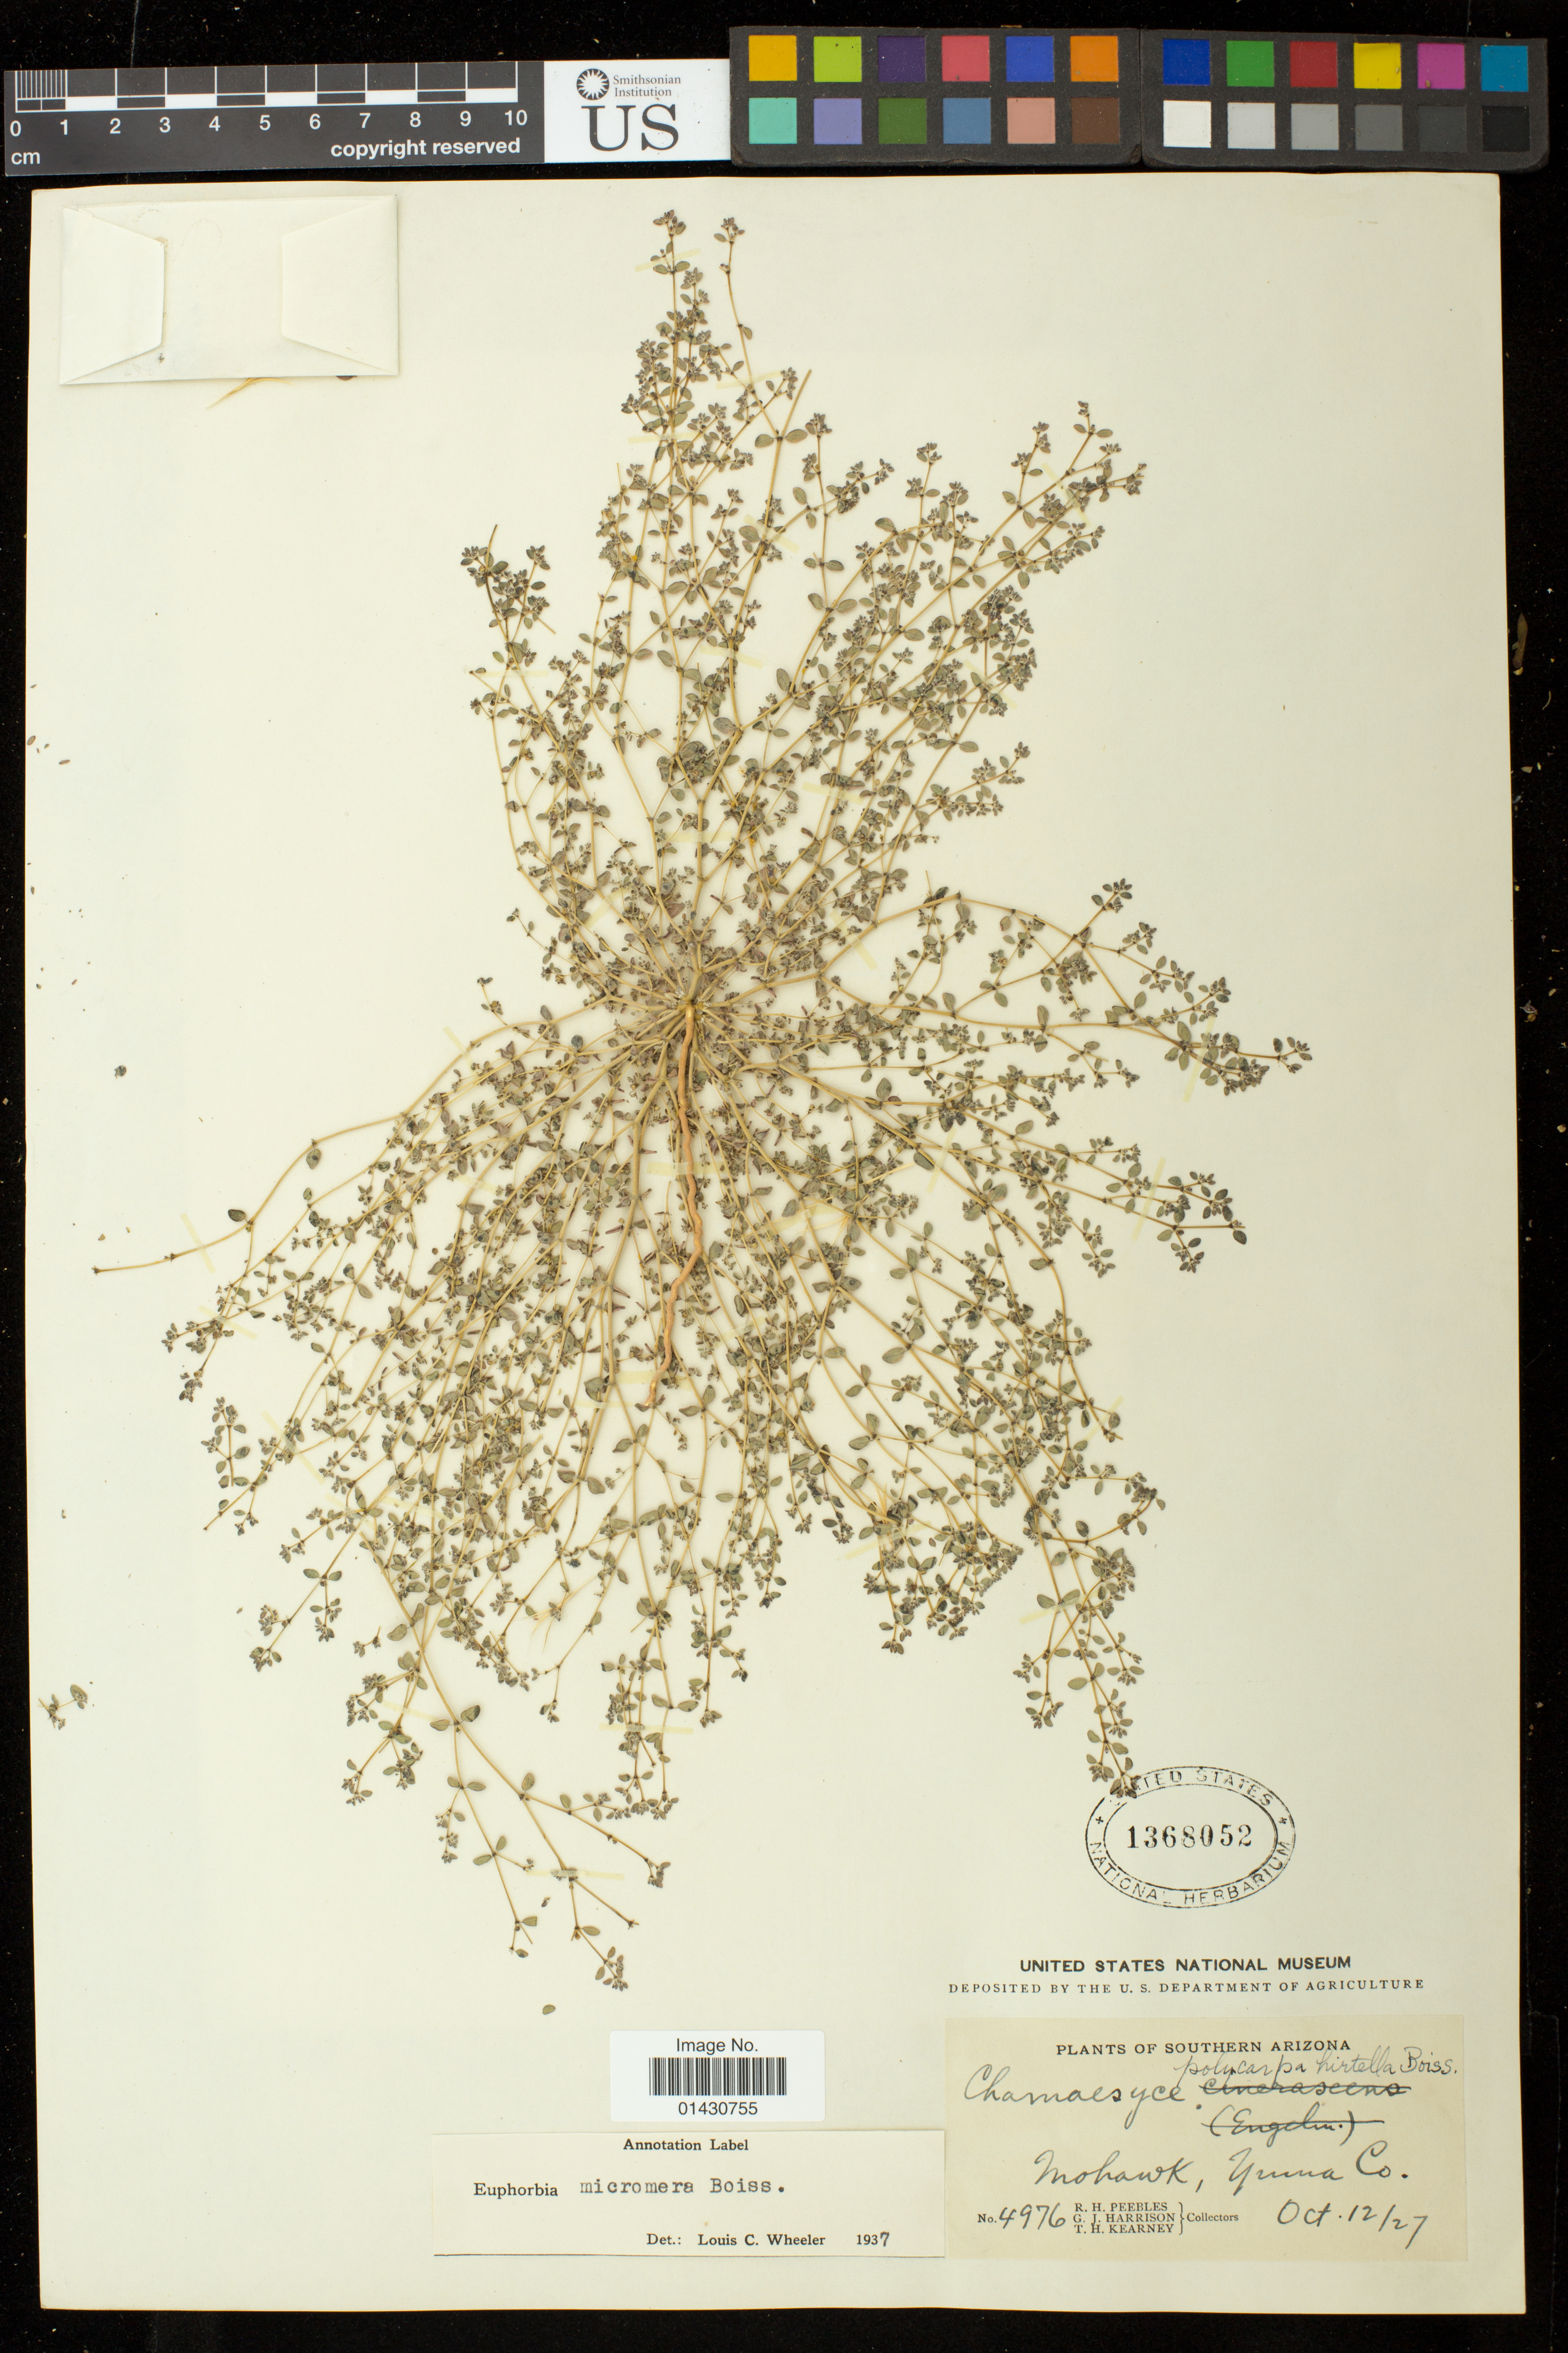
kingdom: Plantae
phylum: Tracheophyta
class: Magnoliopsida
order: Malpighiales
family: Euphorbiaceae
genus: Euphorbia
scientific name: Euphorbia micromera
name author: Boiss.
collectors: R. H. Peebles, G. J. Harrison & T. H. Kearney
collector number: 4976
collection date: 1927-10-12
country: United States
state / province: Arizona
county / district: Yuma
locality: Mohawk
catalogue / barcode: US 1368052